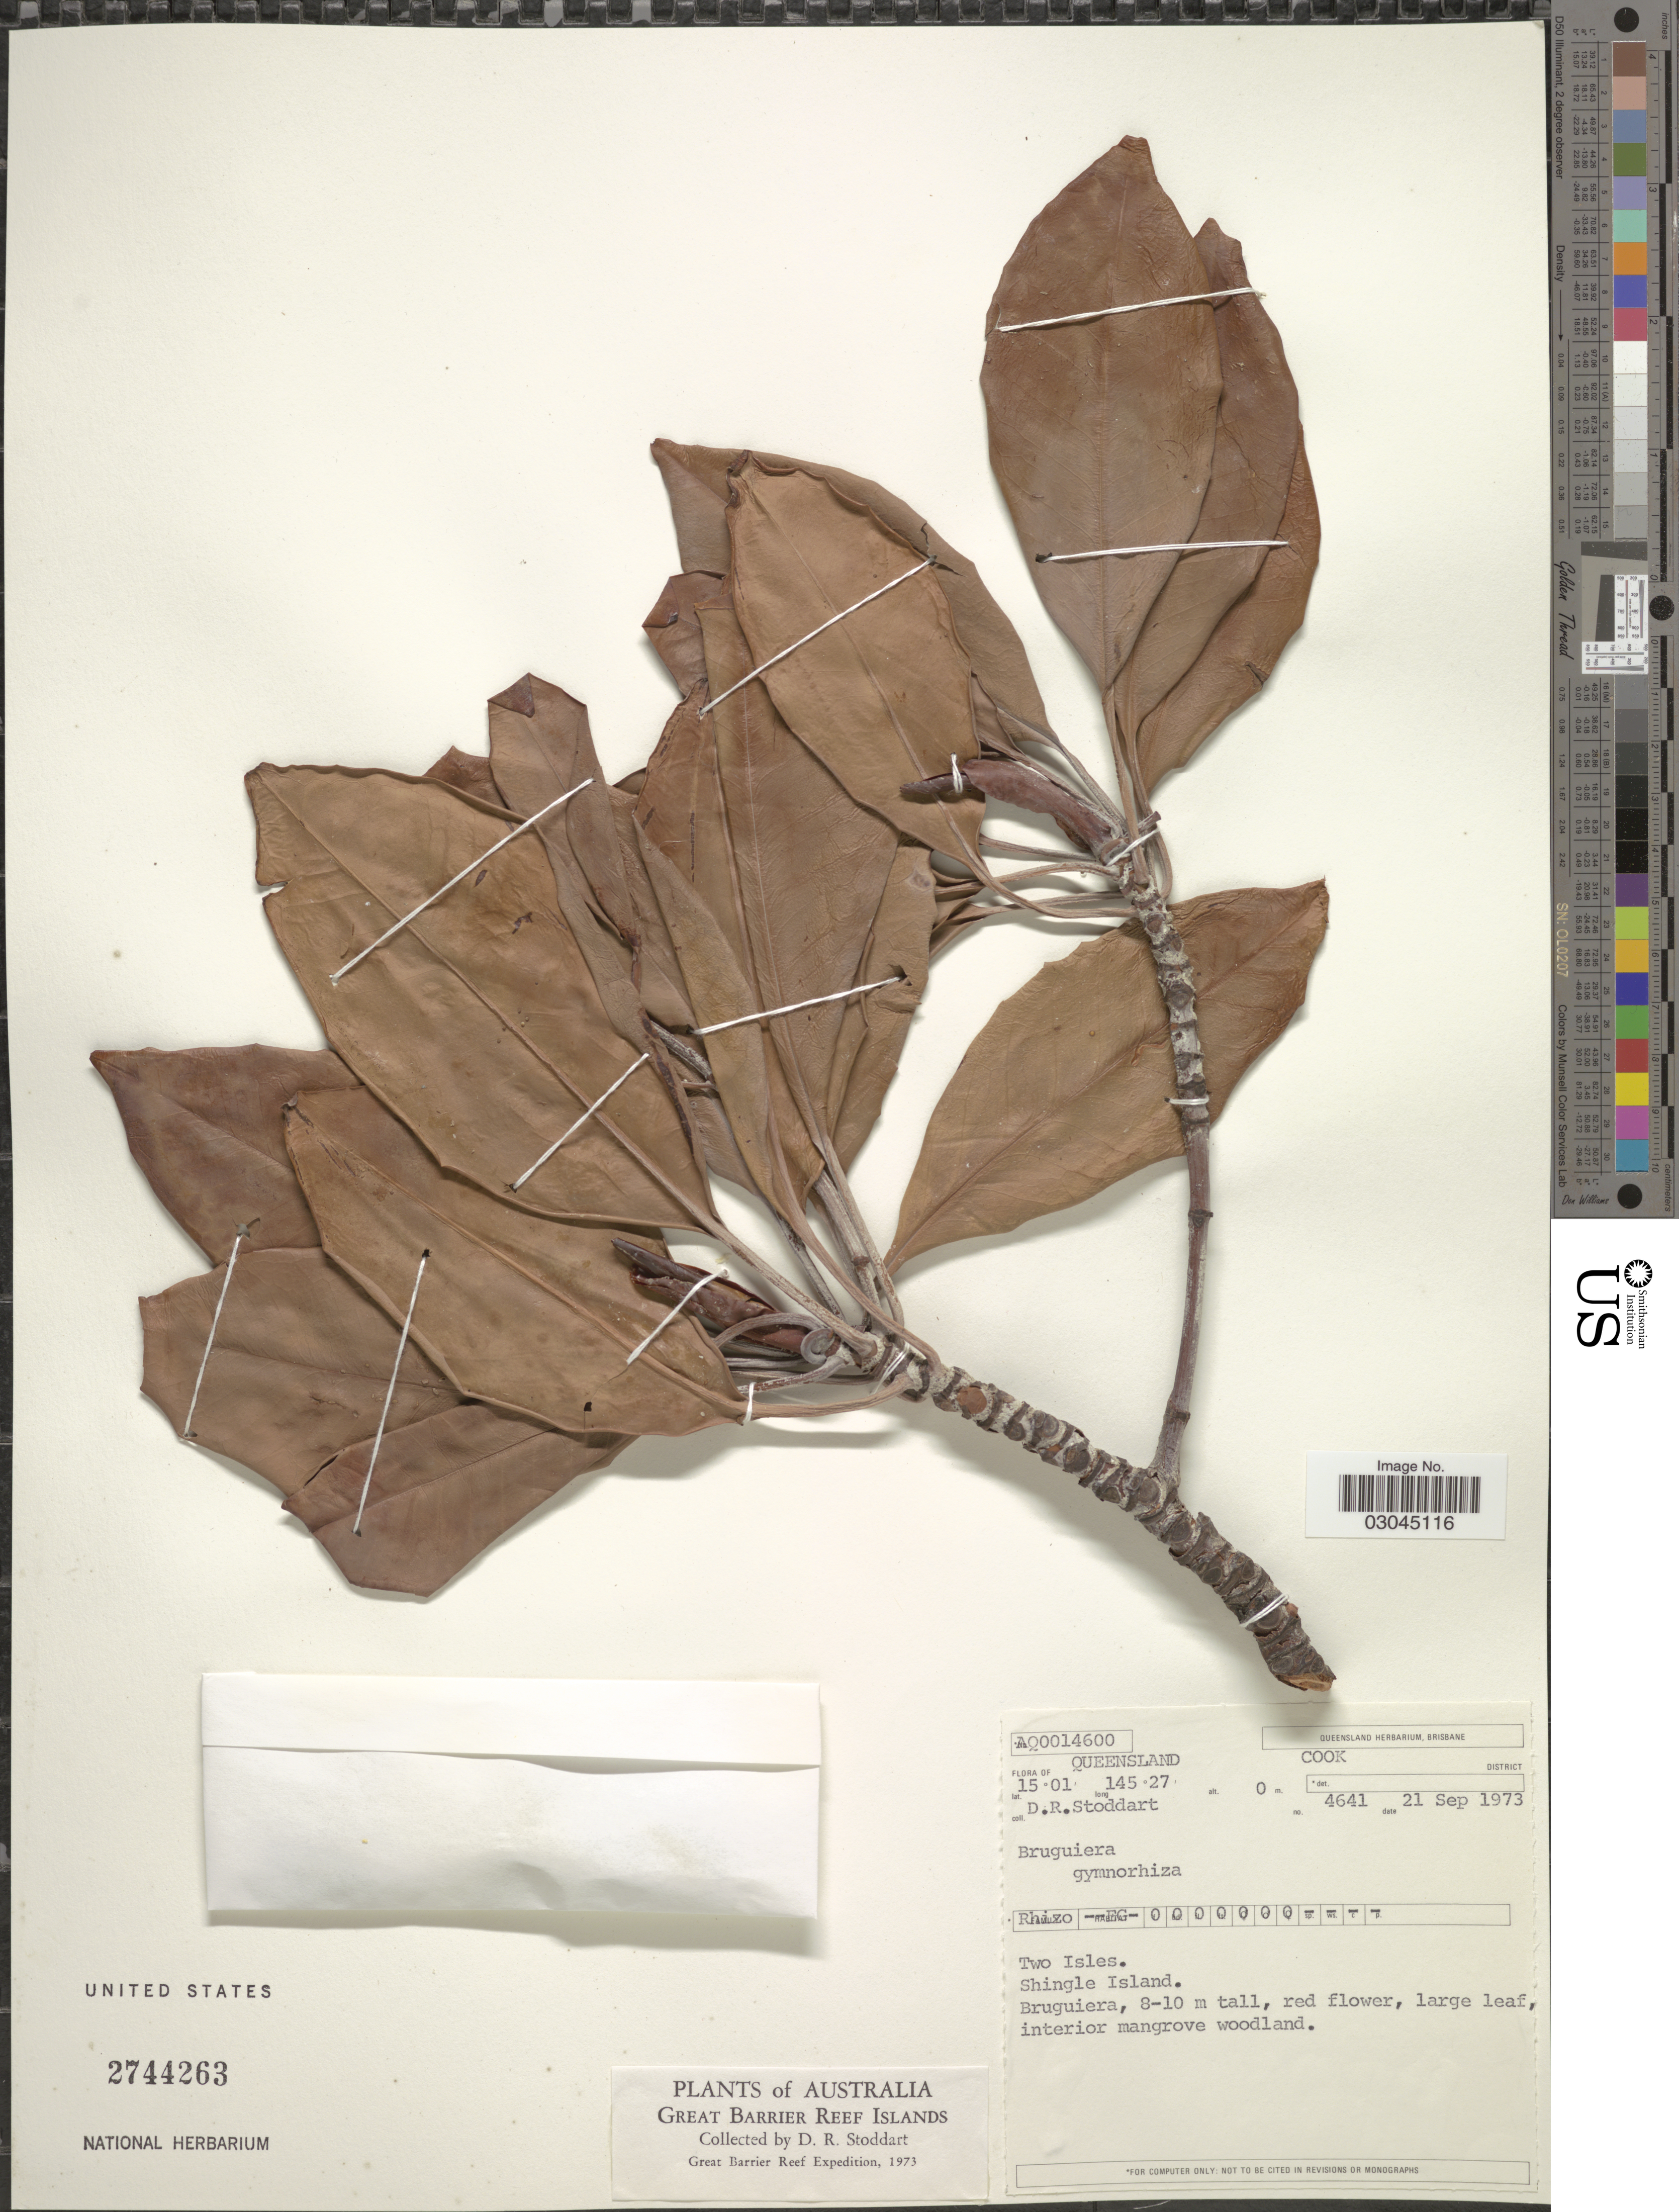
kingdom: Plantae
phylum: Tracheophyta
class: Magnoliopsida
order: Malpighiales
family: Rhizophoraceae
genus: Bruguiera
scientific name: Bruguiera gymnorhiza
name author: (L.) Savigny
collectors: D. R. Stoddart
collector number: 4641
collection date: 1973-09-21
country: Australia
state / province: Queensland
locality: Cook District. Two Isles. Shingle Island. Great Barrier Reef Islands. Great Barrier Reef.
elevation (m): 0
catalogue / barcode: US 2744263